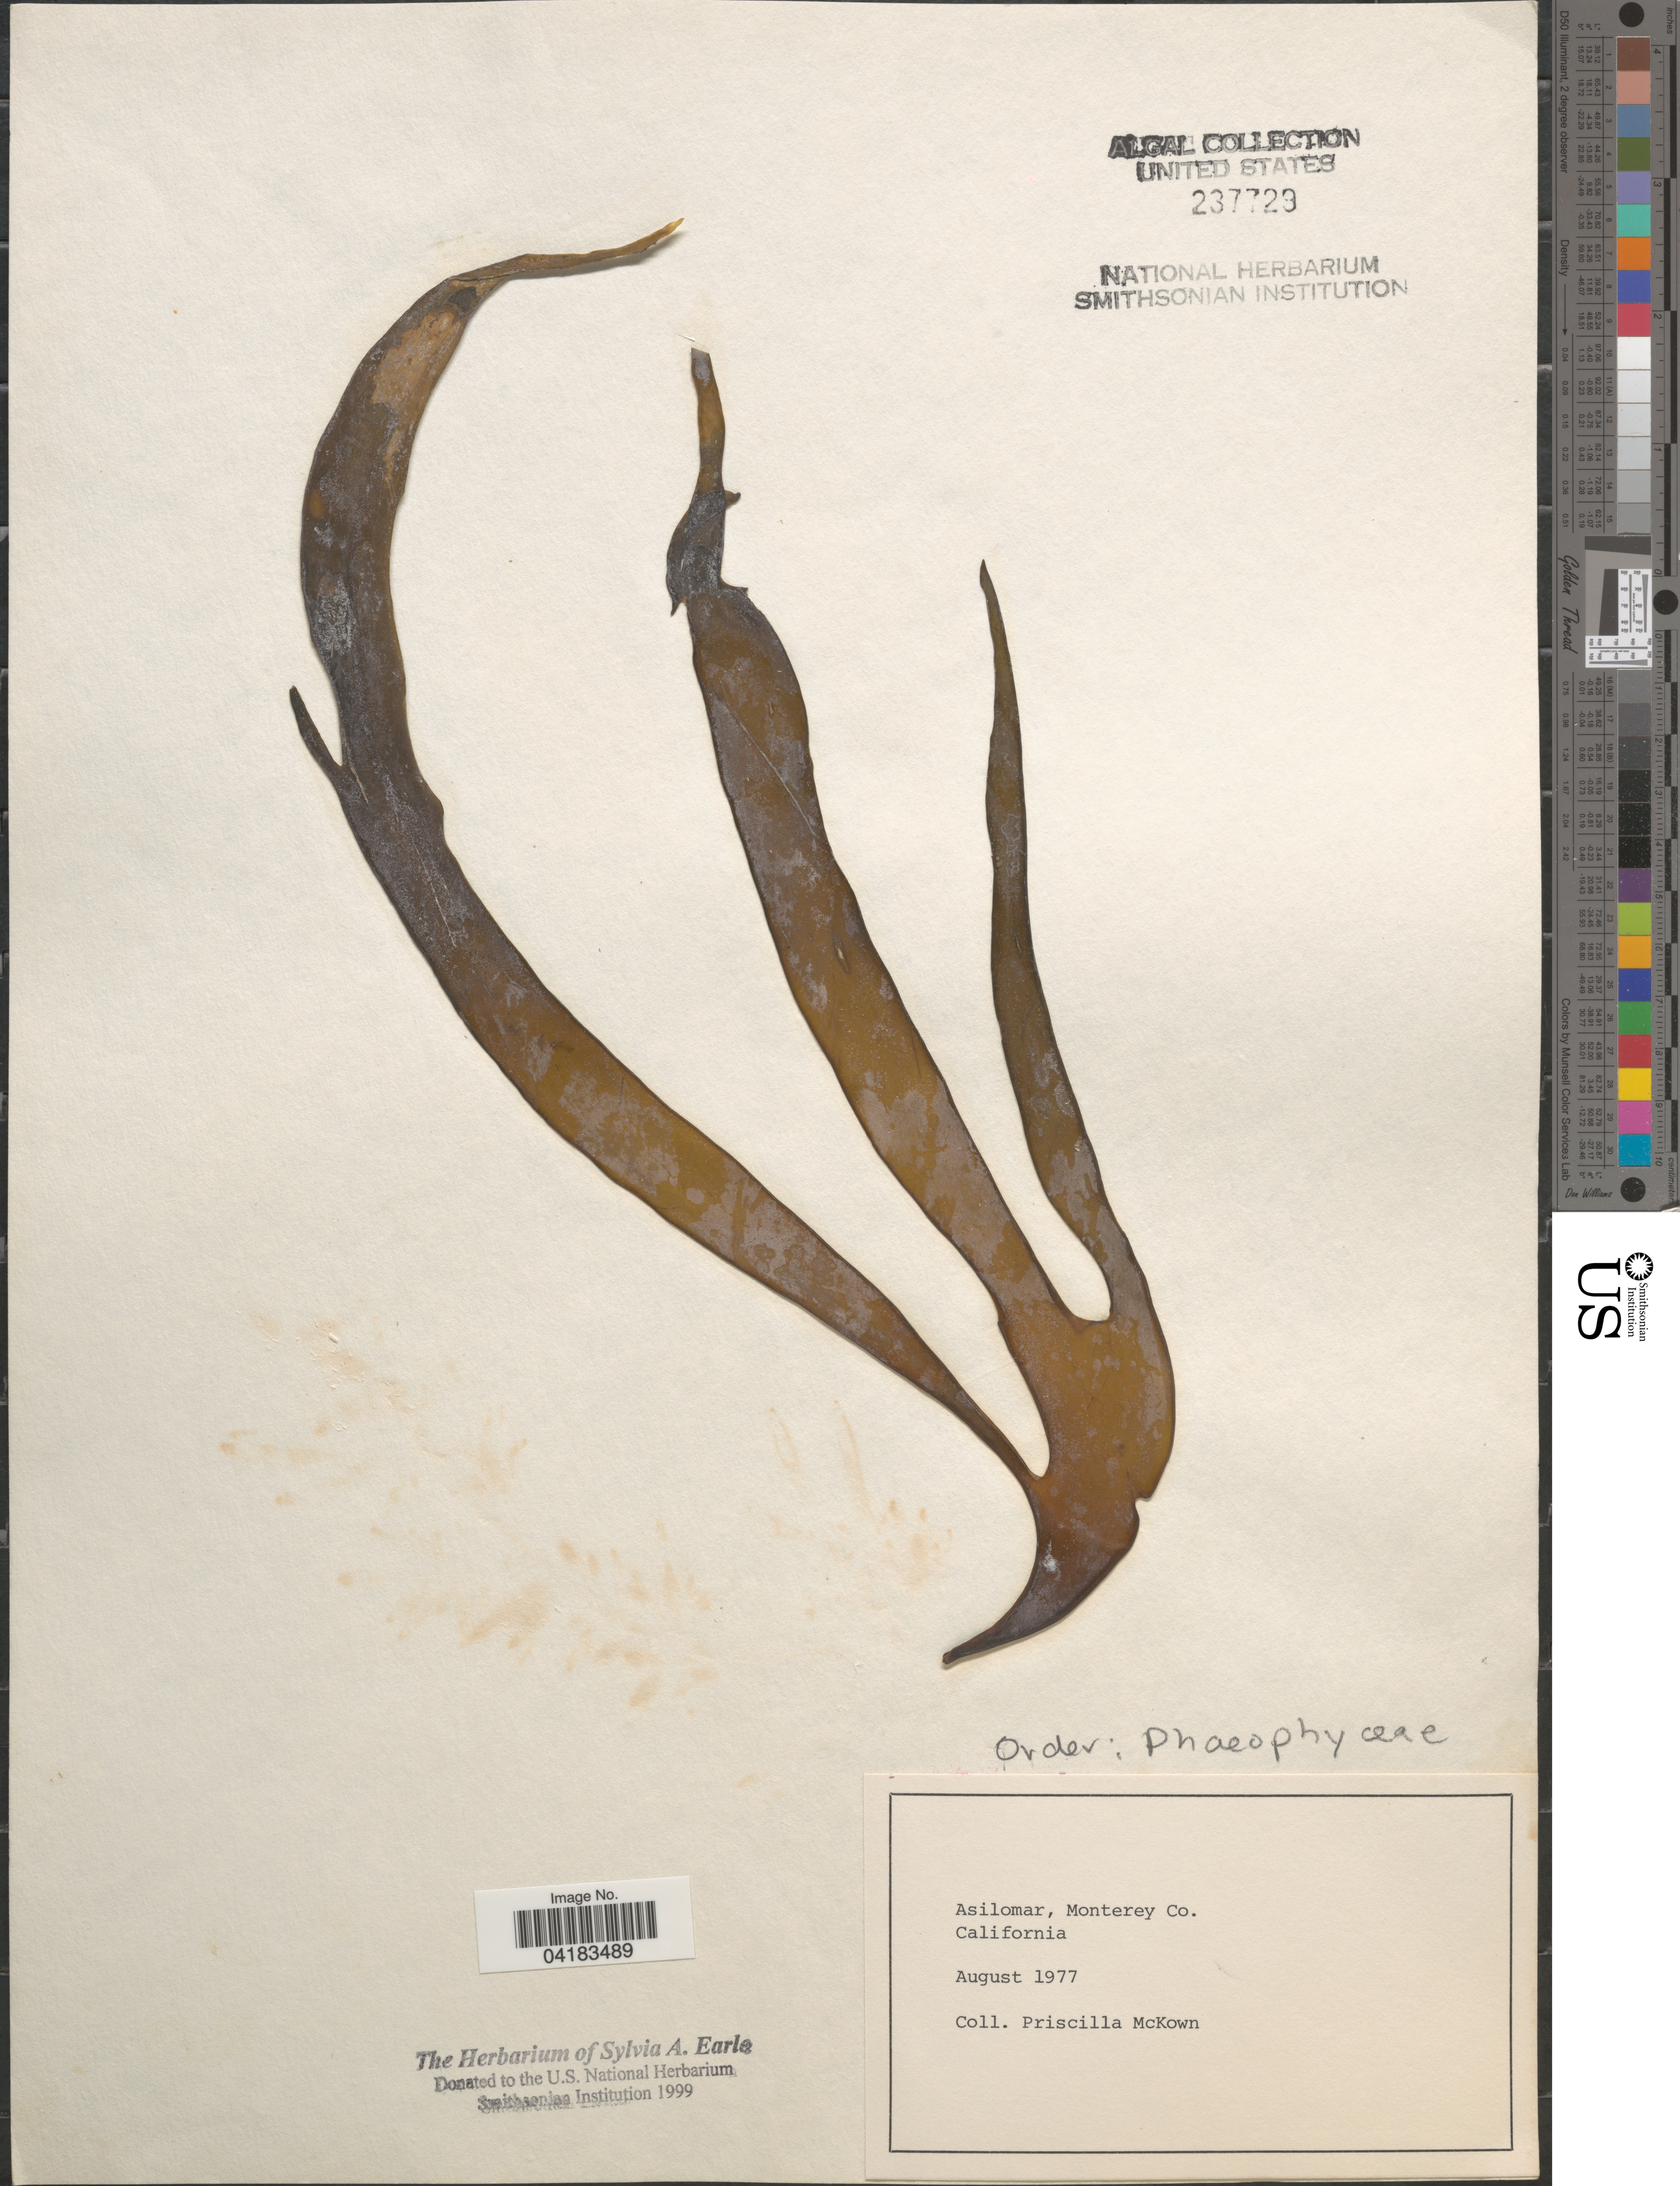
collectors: P. McKown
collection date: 1977-08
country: United States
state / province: California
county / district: Monterey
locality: Asilomar, Monterey Co.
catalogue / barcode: US 237729